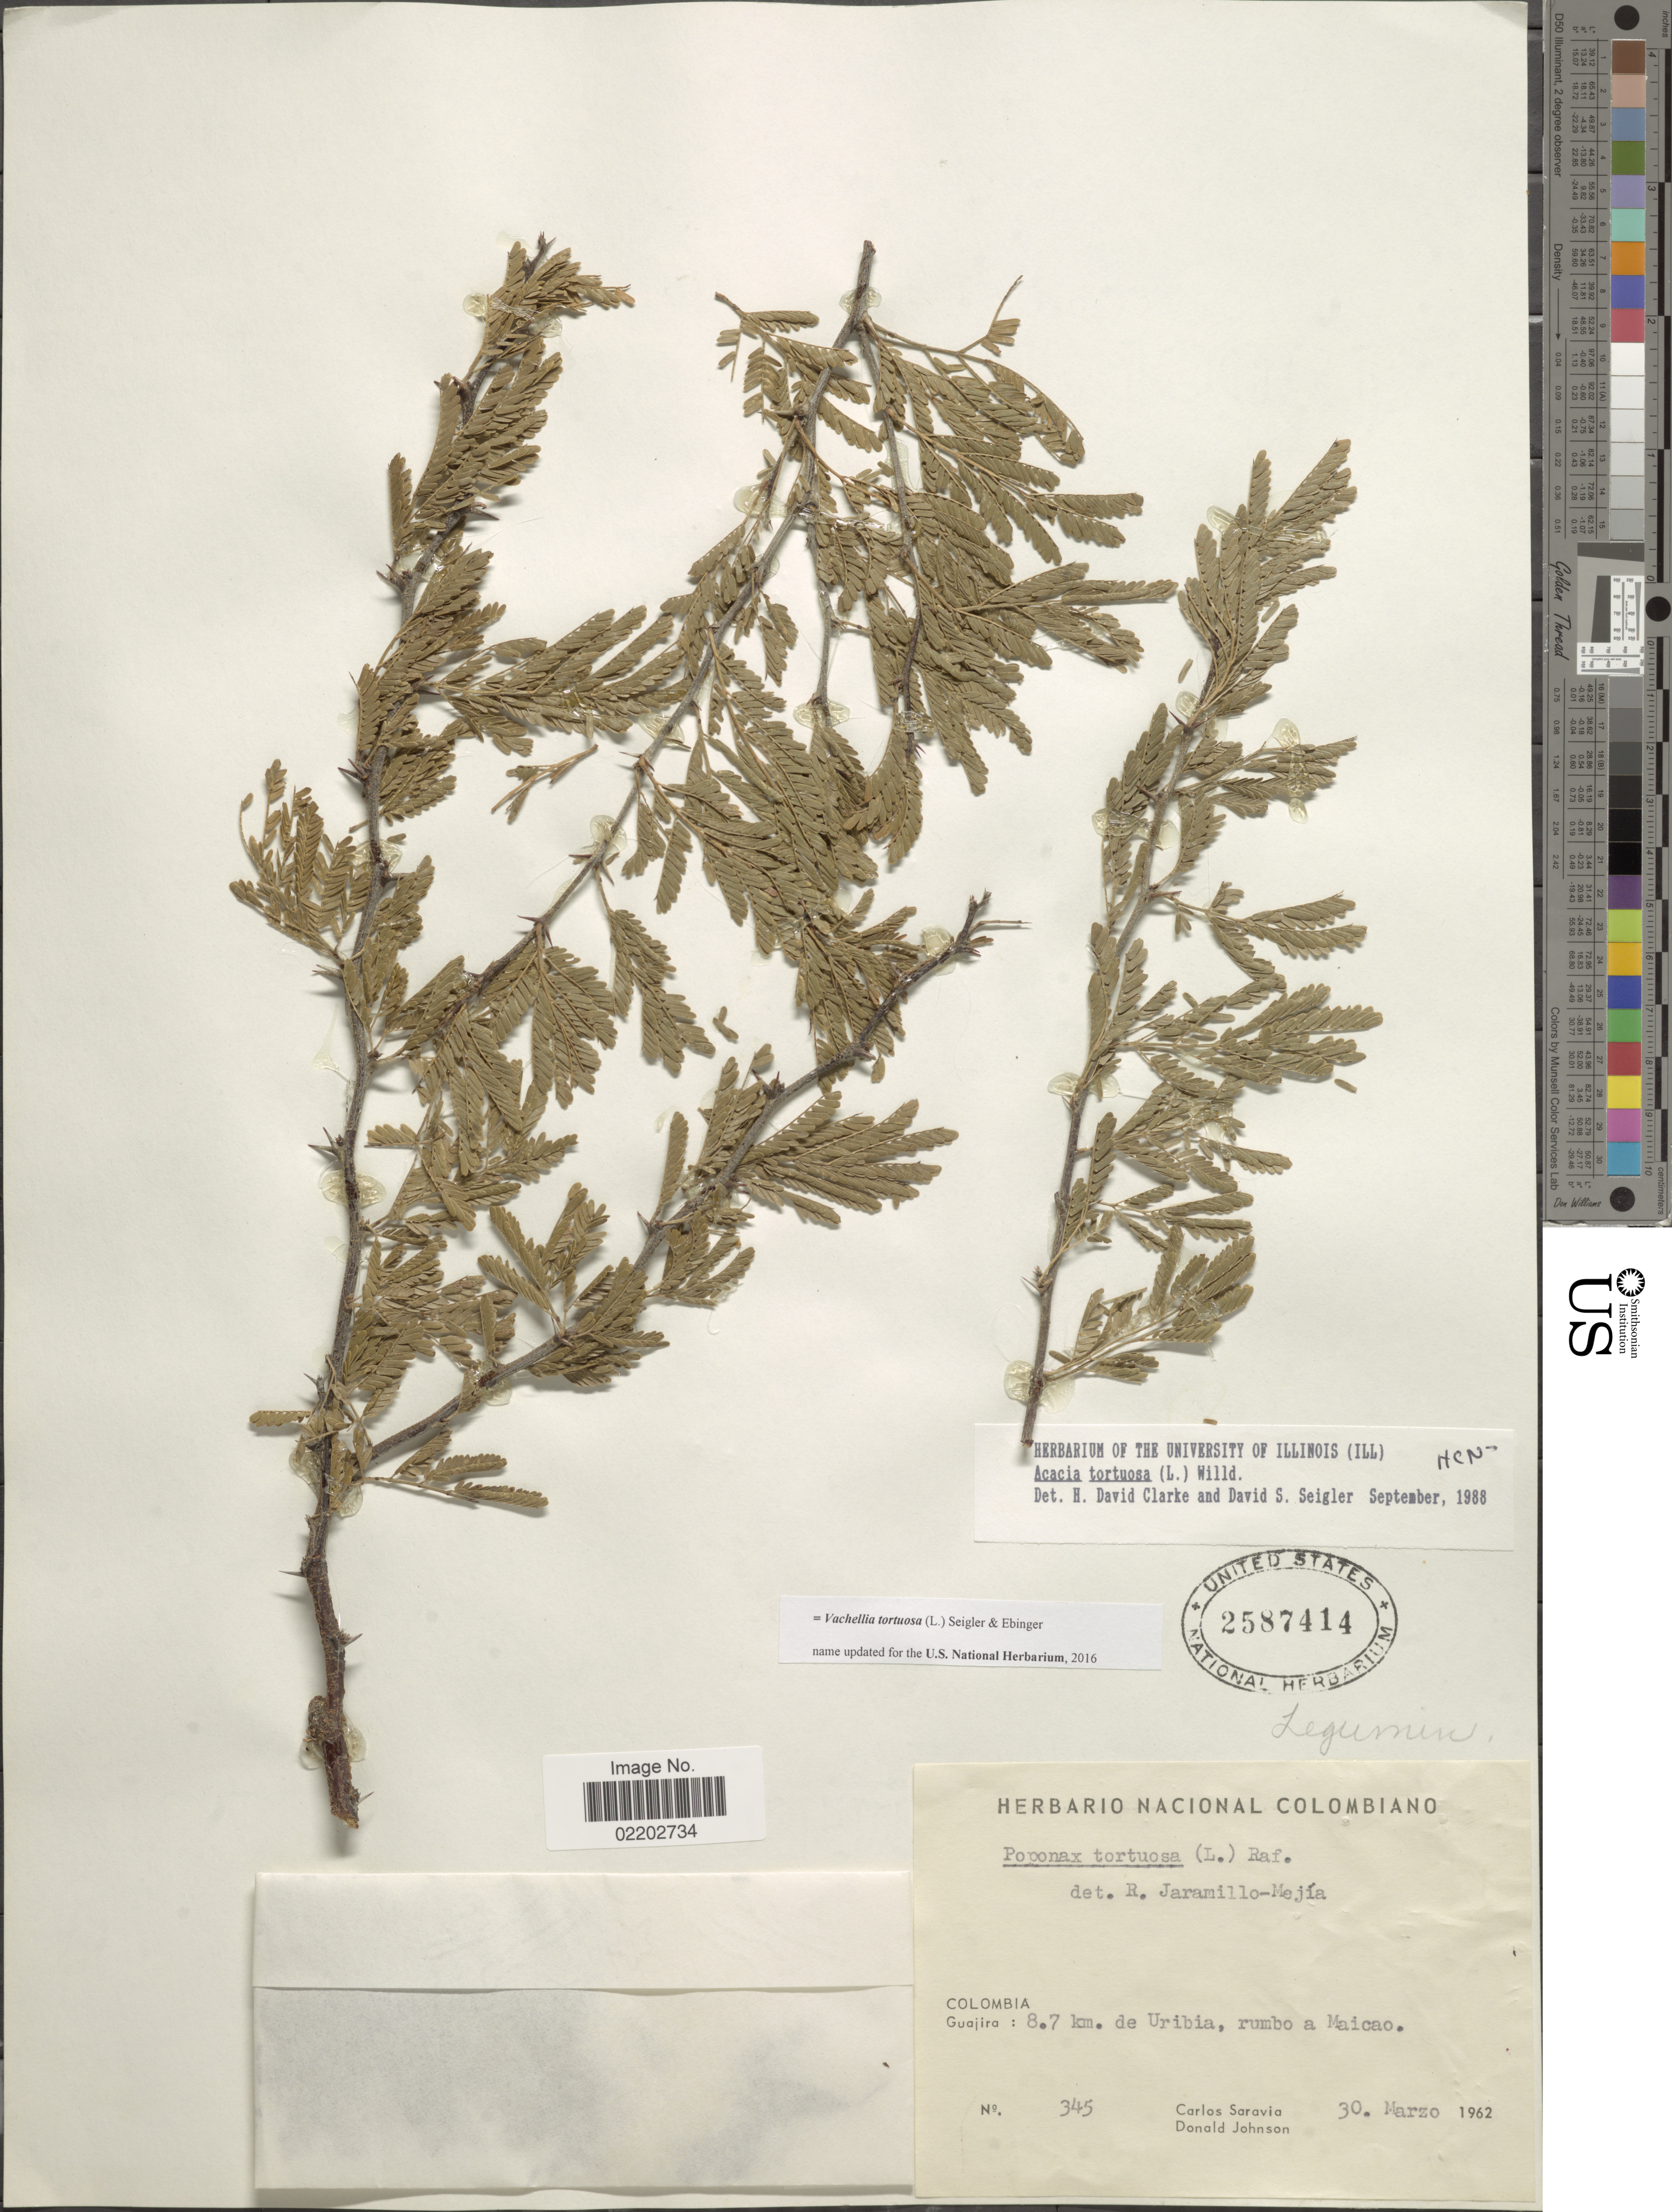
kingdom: Plantae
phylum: Tracheophyta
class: Magnoliopsida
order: Fabales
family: Fabaceae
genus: Vachellia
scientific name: Vachellia tortuosa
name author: (L.) Seigler & Ebinger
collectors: C. Saravia & D. Johnson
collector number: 345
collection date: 1962-03-30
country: Colombia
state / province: La Guajira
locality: Guajira: 8.7 km. de Uribia, rumbo a Maicao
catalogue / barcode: US 2587414